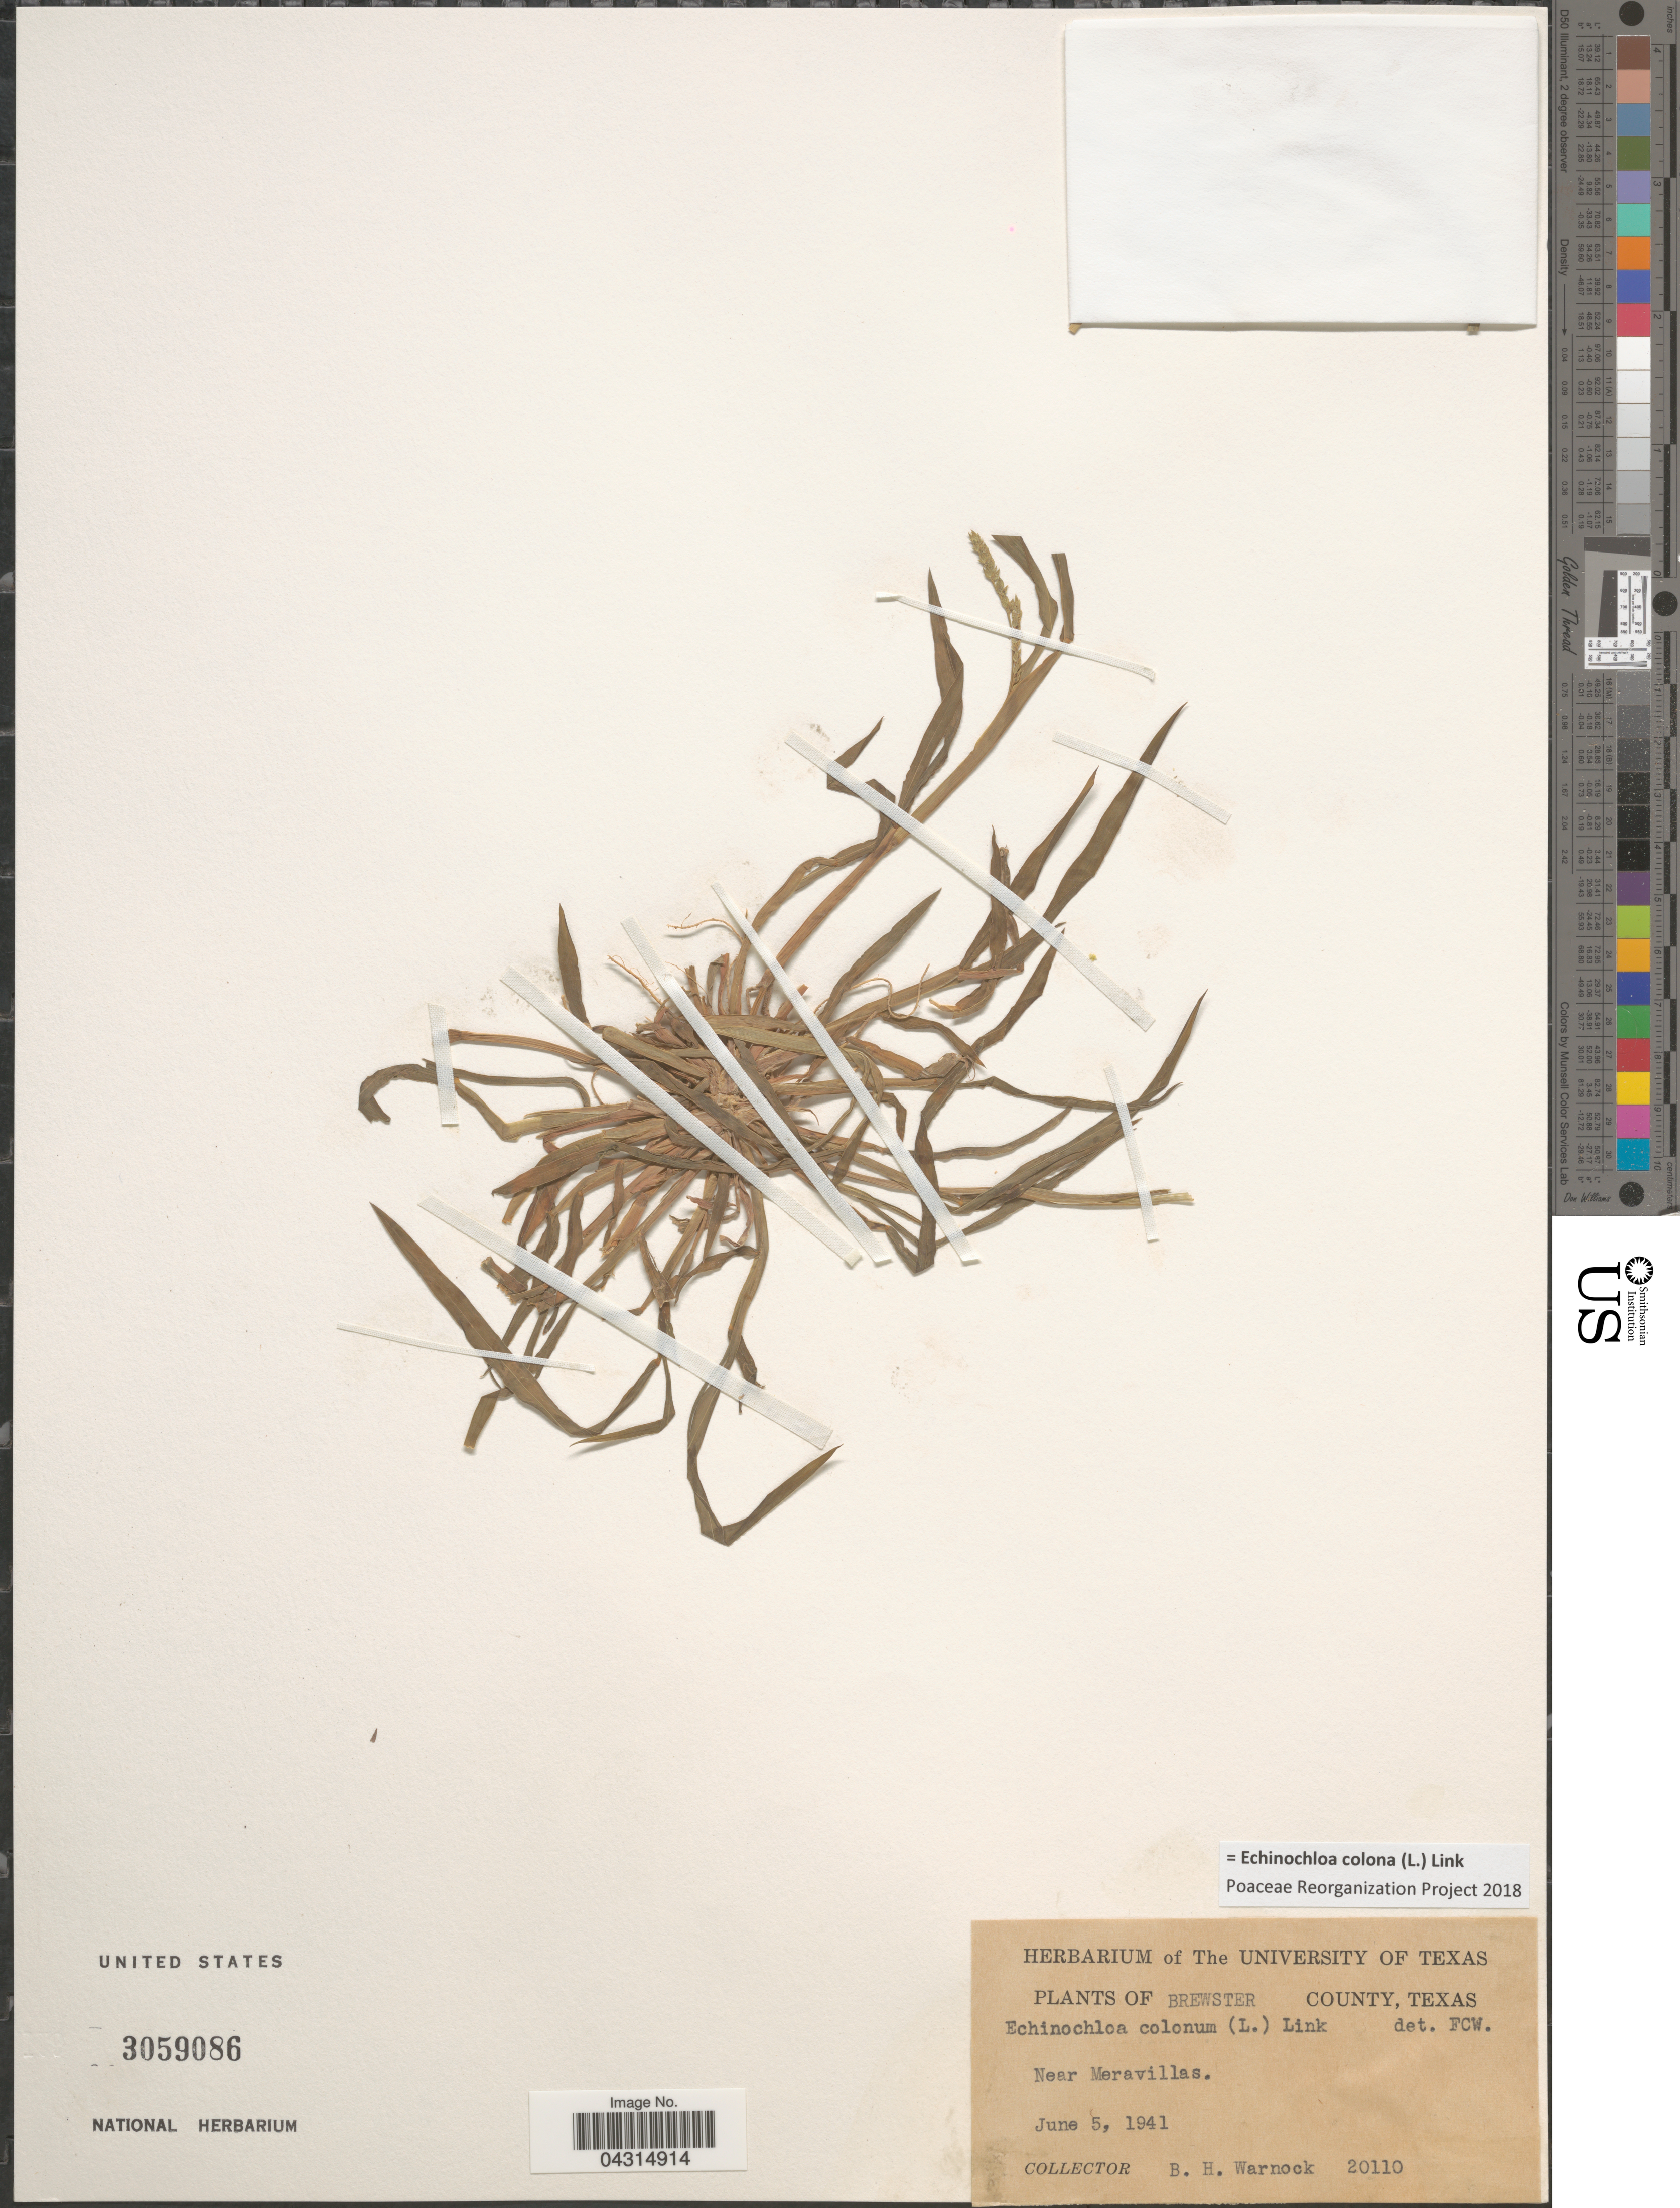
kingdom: Plantae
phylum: Tracheophyta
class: Liliopsida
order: Poales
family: Poaceae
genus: Echinochloa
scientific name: Echinochloa colona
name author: (L.) Link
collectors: B. H. Warnock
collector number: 20110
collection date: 1941-06-05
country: United States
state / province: Texas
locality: Brewster County. Near Meravillas.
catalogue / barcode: US 3059086